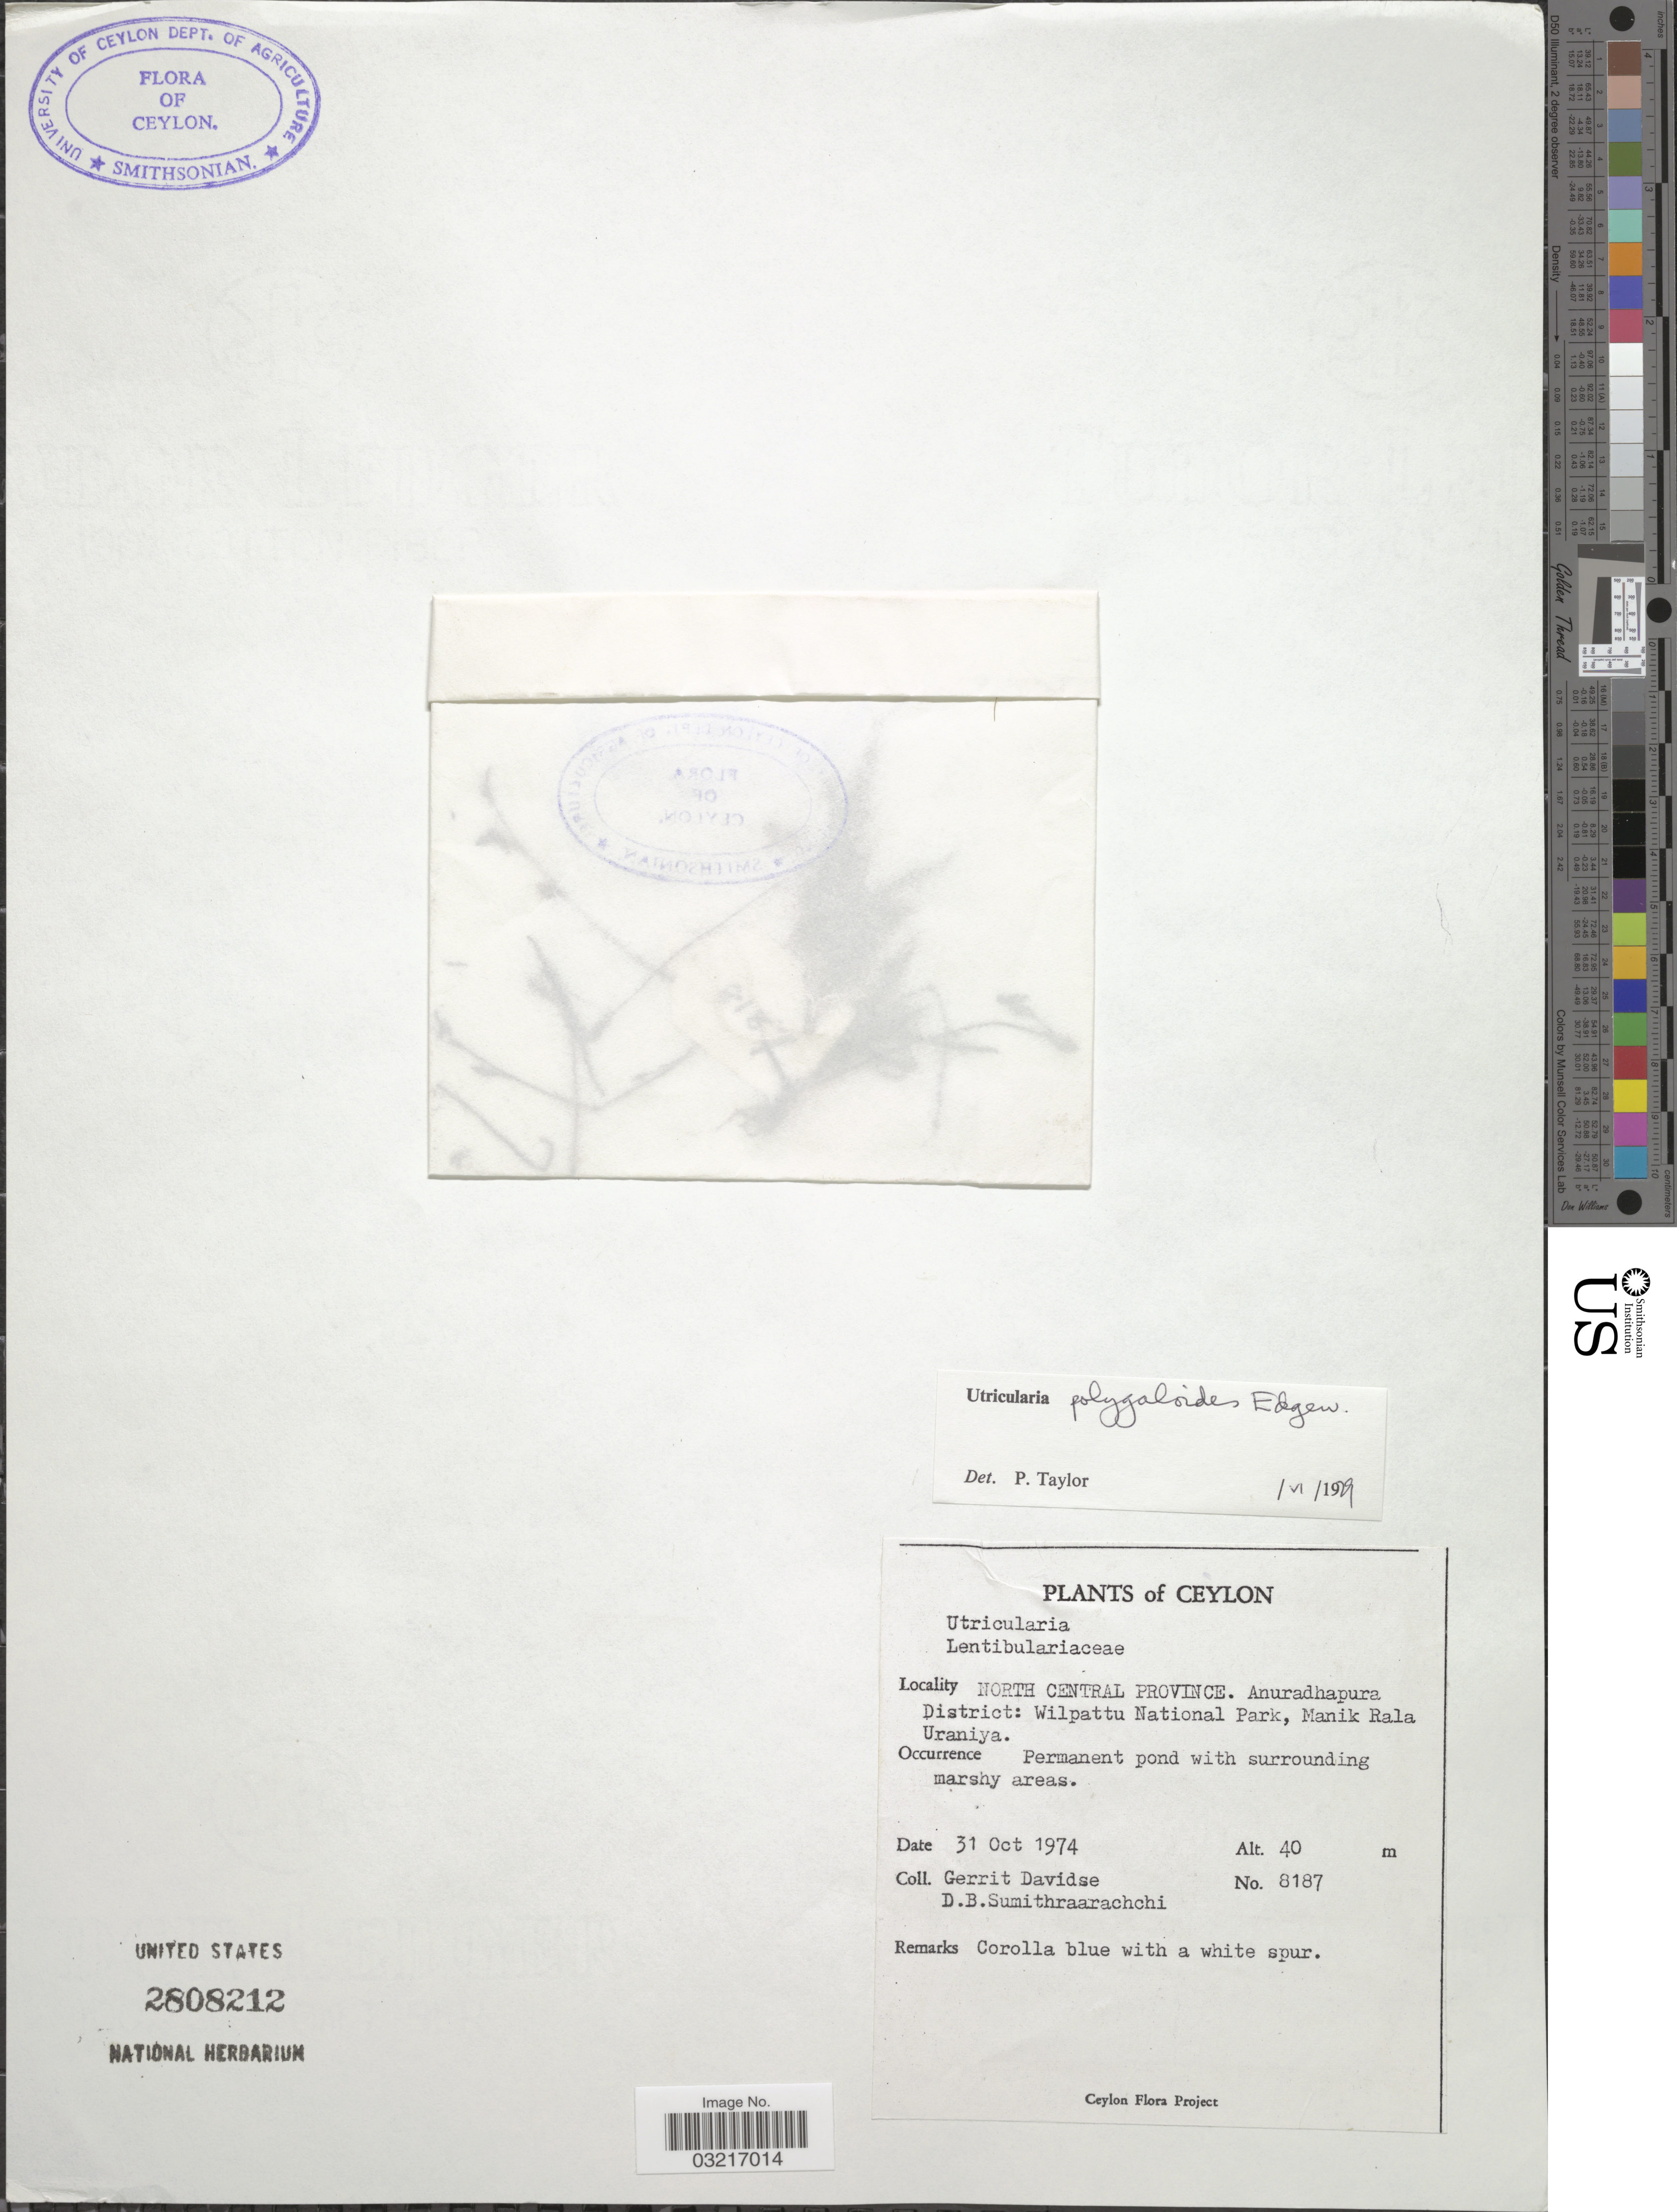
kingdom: Plantae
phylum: Tracheophyta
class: Magnoliopsida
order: Lamiales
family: Lentibulariaceae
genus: Utricularia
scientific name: Utricularia polygaloides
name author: Edgew.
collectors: G. Davidse & D. B. Sumithraarachchi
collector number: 8187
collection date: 1974-10-31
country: Sri Lanka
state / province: North Central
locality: Ceylon, Anuradhapura District: Wilpattu National Park, Manik Rala Uraniya.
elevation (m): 40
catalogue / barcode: US 2808212